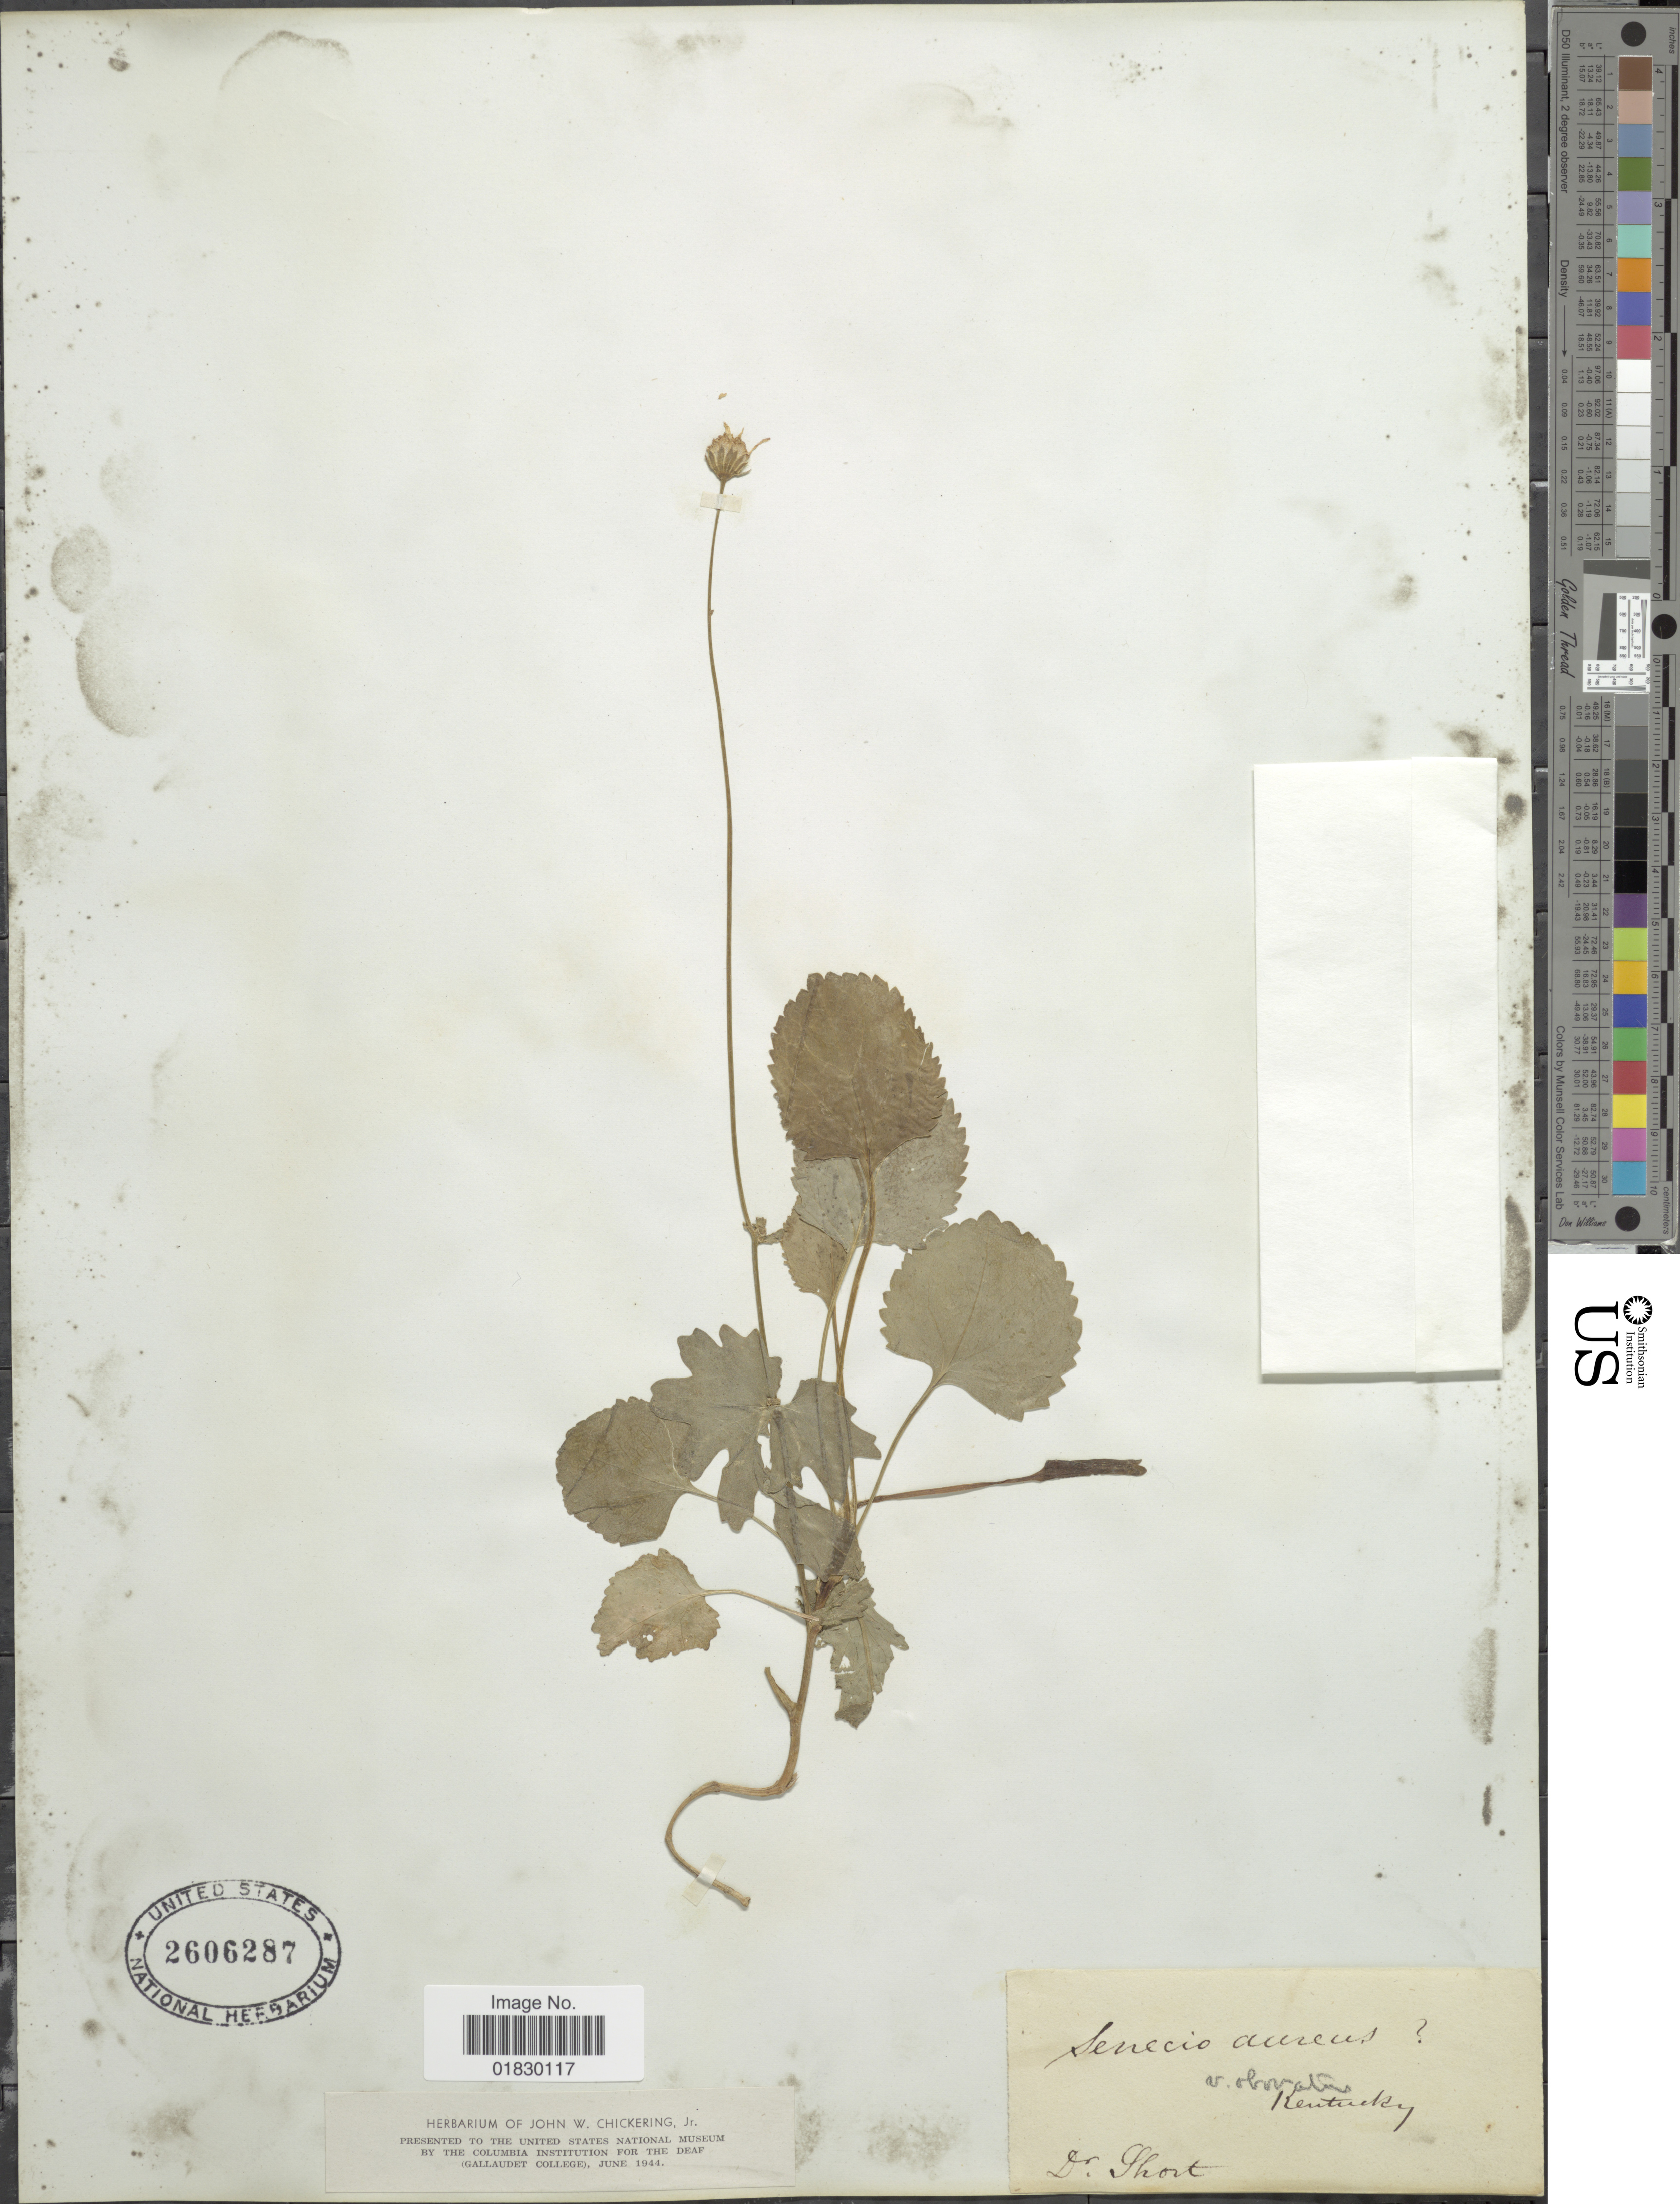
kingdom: Plantae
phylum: Tracheophyta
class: Magnoliopsida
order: Asterales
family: Asteraceae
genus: Packera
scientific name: Packera aurea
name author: (L.) Á. Löve & D. Löve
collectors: Short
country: United States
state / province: Kentucky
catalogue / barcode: US 2606287